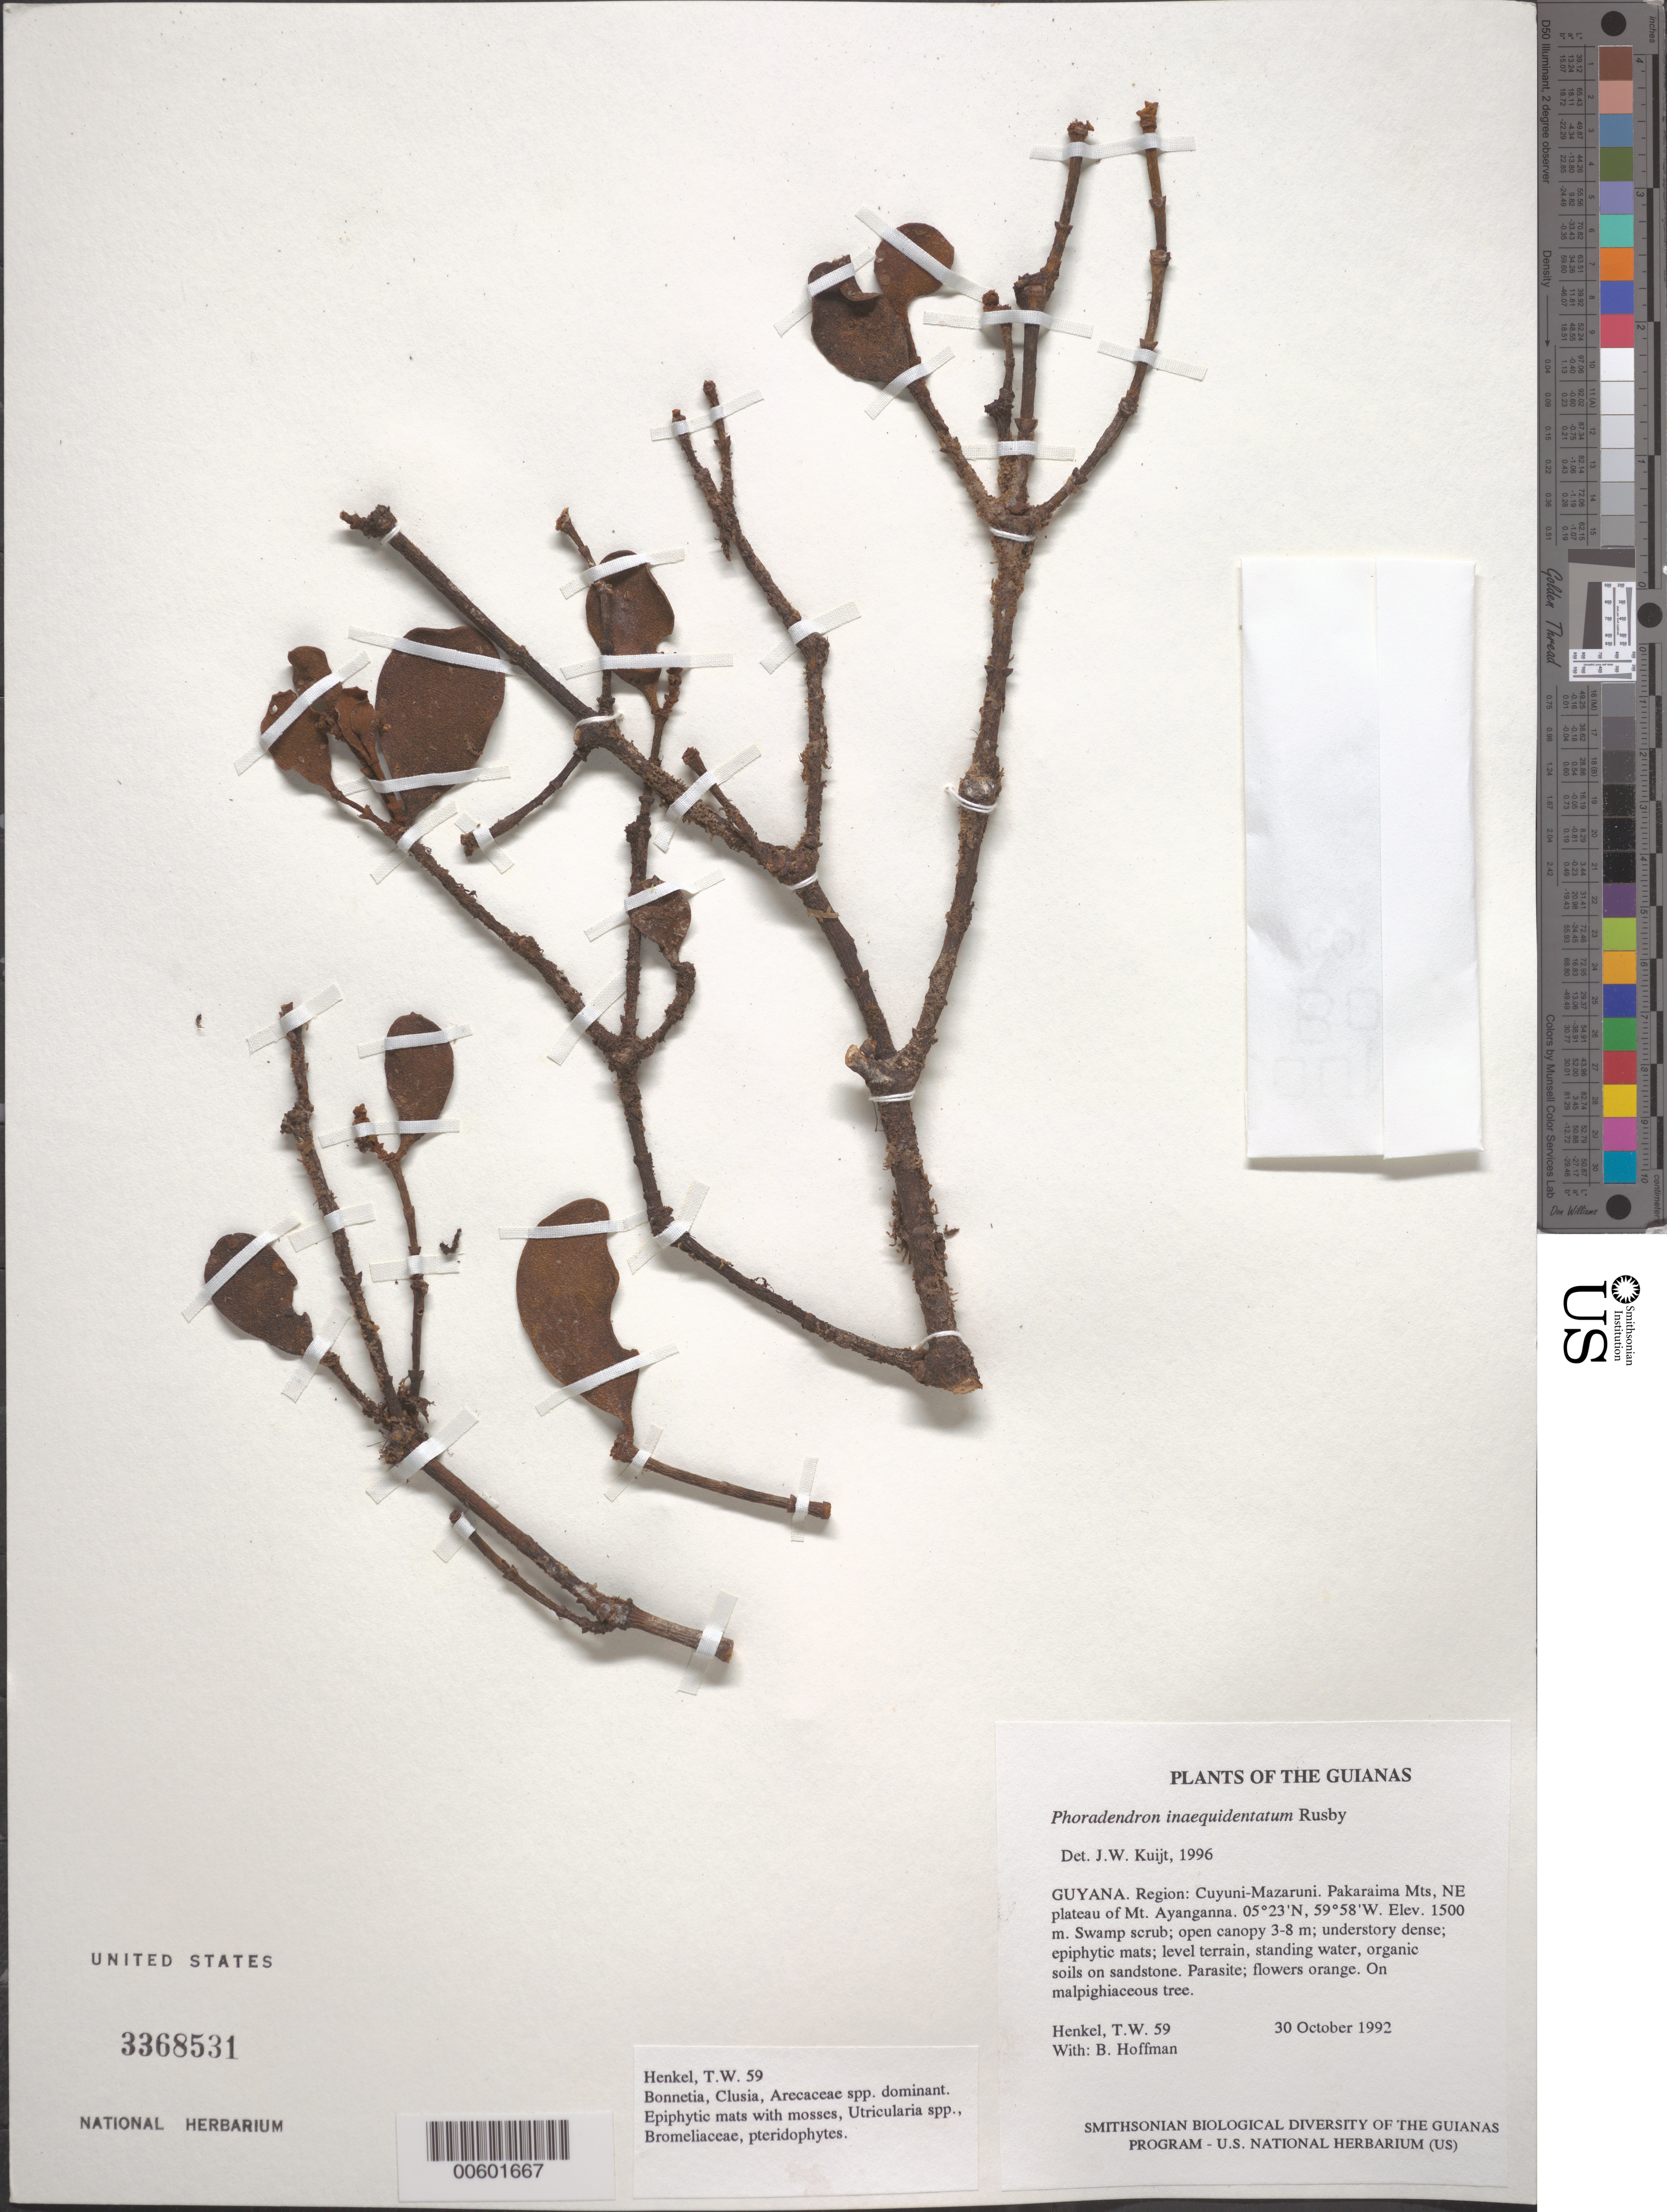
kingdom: Plantae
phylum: Tracheophyta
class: Magnoliopsida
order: Santalales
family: Viscaceae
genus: Phoradendron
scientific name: Phoradendron inaequidentatum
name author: Rusby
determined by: Kuijt, Job, (CANADA)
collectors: T. Henkel & B. Hoffman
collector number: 59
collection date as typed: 30 October 1992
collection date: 1992-10-30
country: Guyana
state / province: Cuyuni-Mazaruni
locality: Pakaraima Mts, NE plateau of Mt. Ayanganna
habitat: Swamp scrub; open canopy 3-8 m; understory dense; epiphytic mats; level terrain, standing water, organic soils on sandstone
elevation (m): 1500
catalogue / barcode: US 3368531